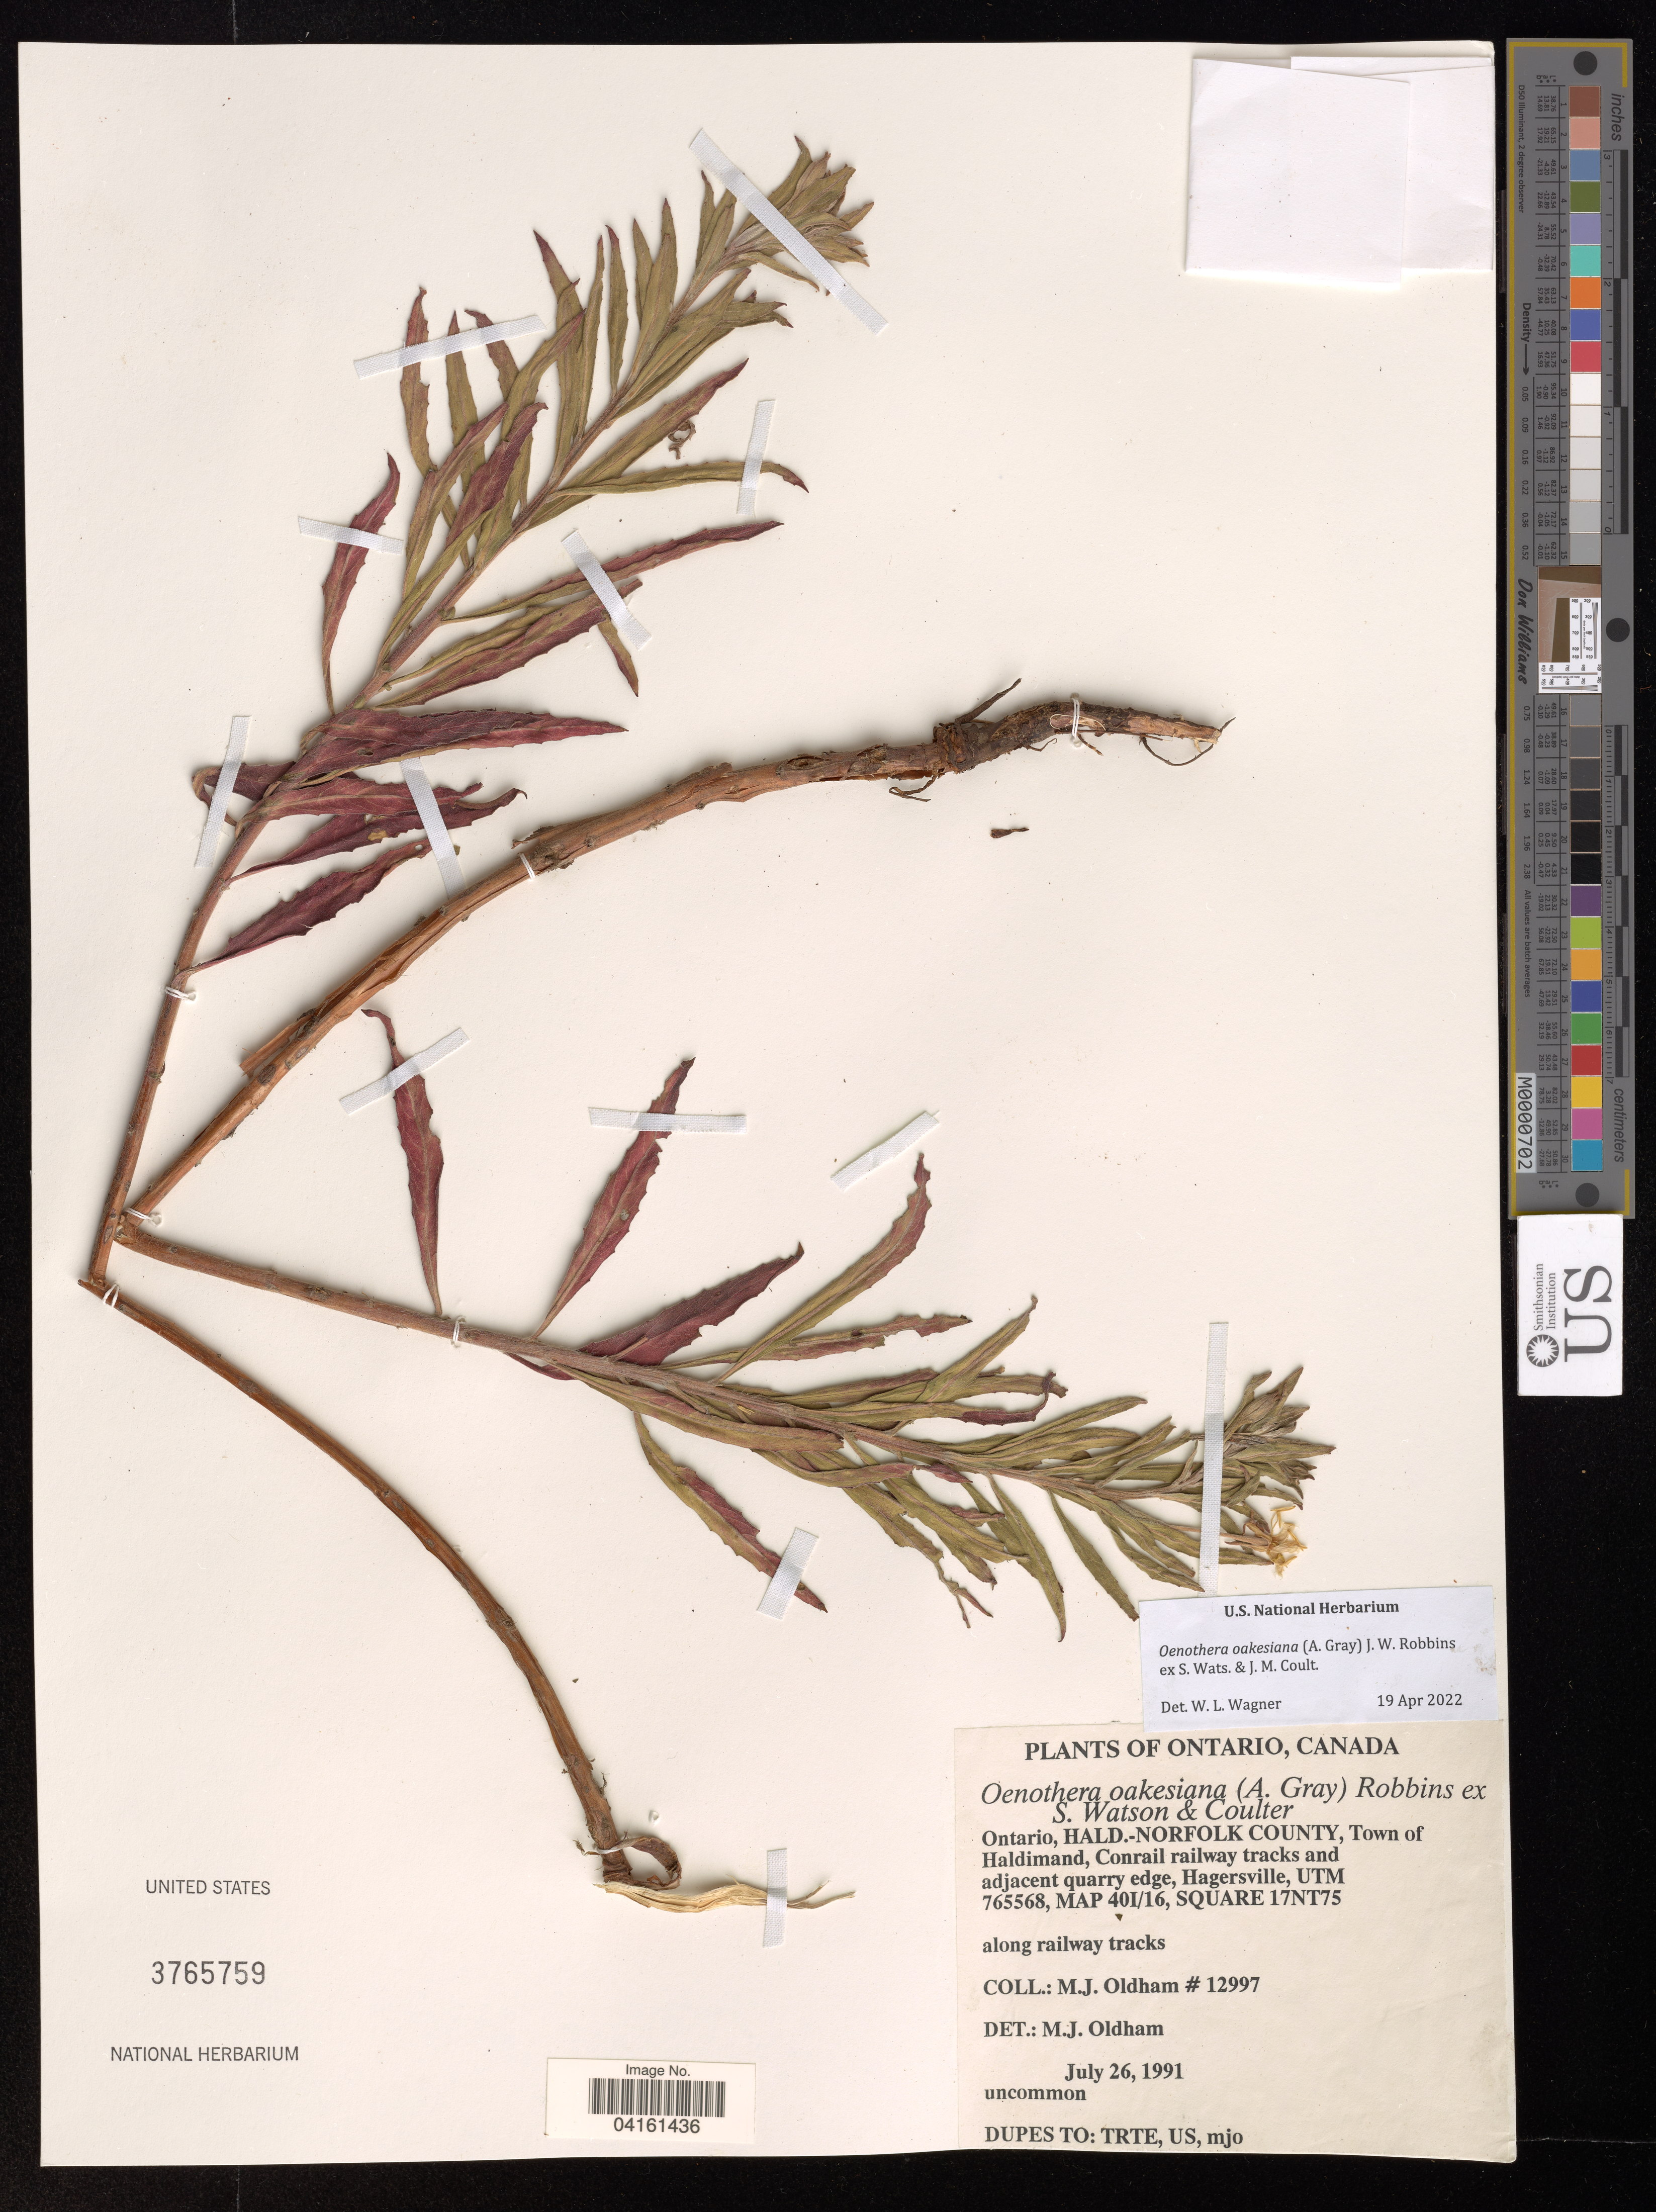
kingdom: Plantae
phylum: Tracheophyta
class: Magnoliopsida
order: Myrtales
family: Onagraceae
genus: Oenothera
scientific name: Oenothera oakesiana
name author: (A. Gray) J.W. Robbins ex S. Watson & J.M. Coult.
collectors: M. Oldham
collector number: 12997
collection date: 1991-07-26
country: Canada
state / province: Ontario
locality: Hald-Norfolk County. Town of Haldimand, Conrail railway tracks and adjacent quarry edge, Hagersville, UTM 765568, MAP 40I/16, Square 17NT75.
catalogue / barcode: US 3765759